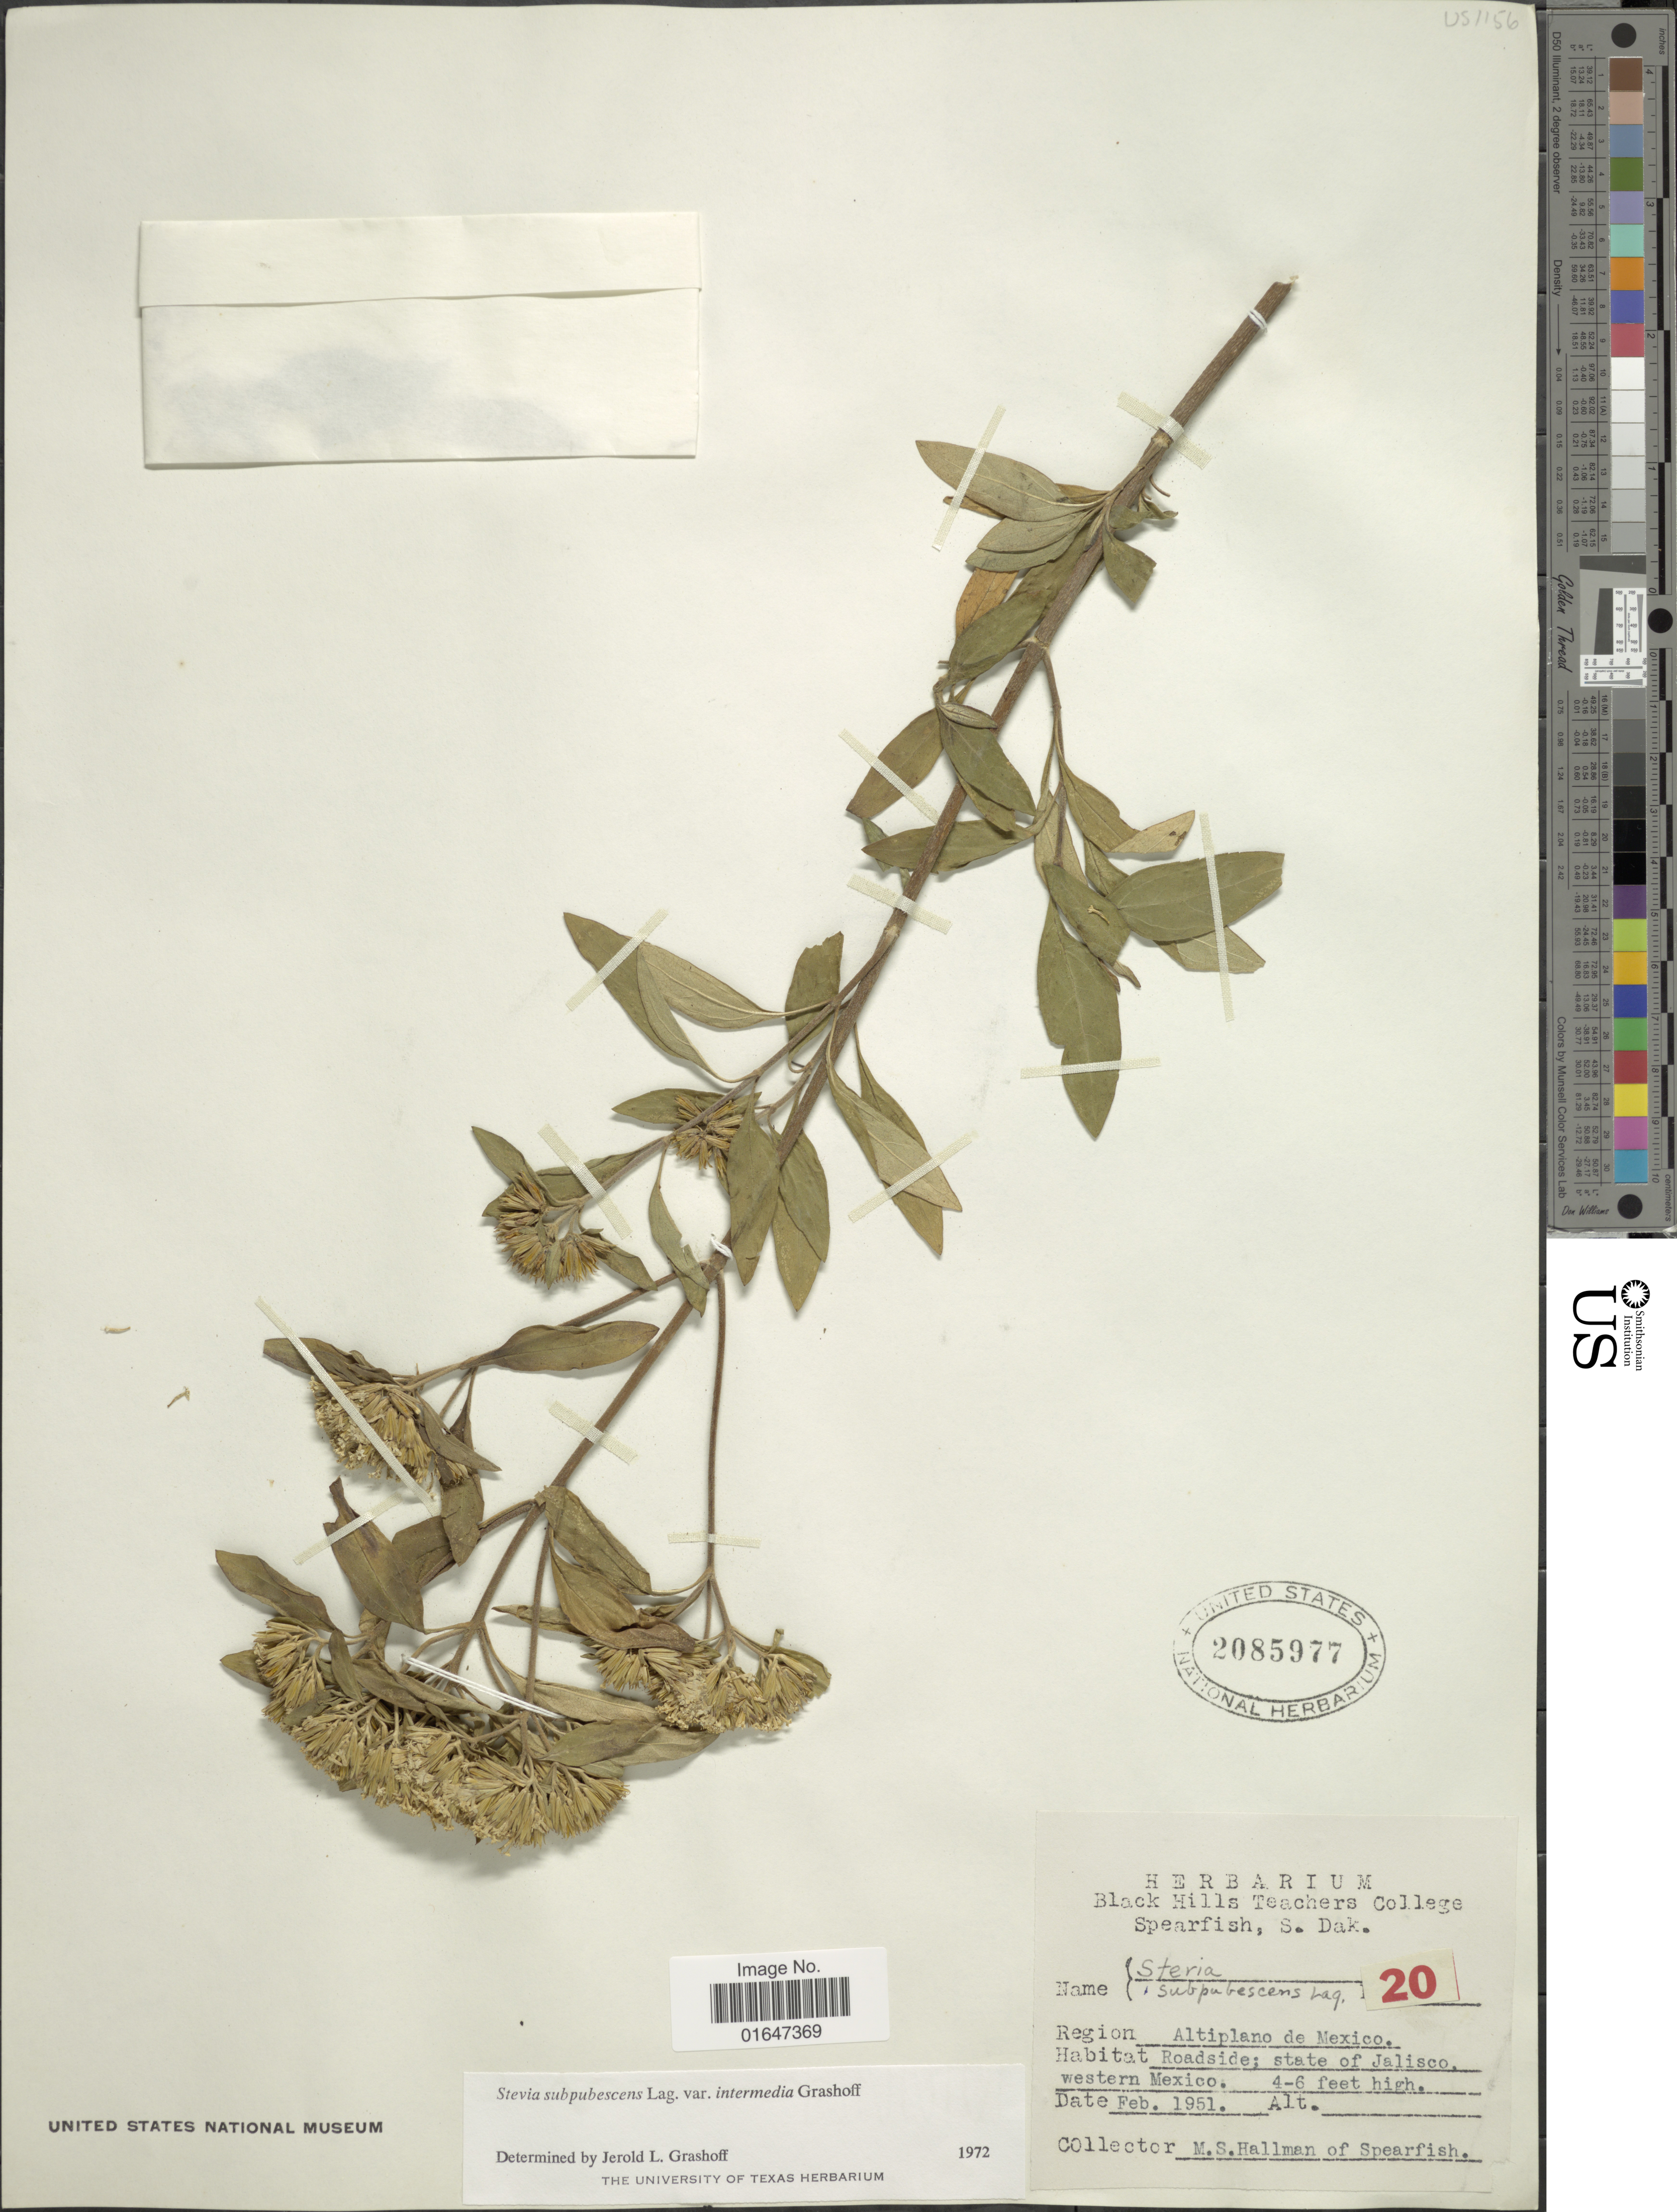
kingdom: Plantae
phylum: Tracheophyta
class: Magnoliopsida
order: Asterales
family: Asteraceae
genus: Stevia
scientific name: Stevia subpubescens var. intermedia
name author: Grashoff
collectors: M. Hallman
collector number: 20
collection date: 1951-02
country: Mexico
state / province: Jalisco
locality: Altiplano de Mexico. Roadside; state of Jalisco, western Mexico.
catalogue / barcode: US 2085977